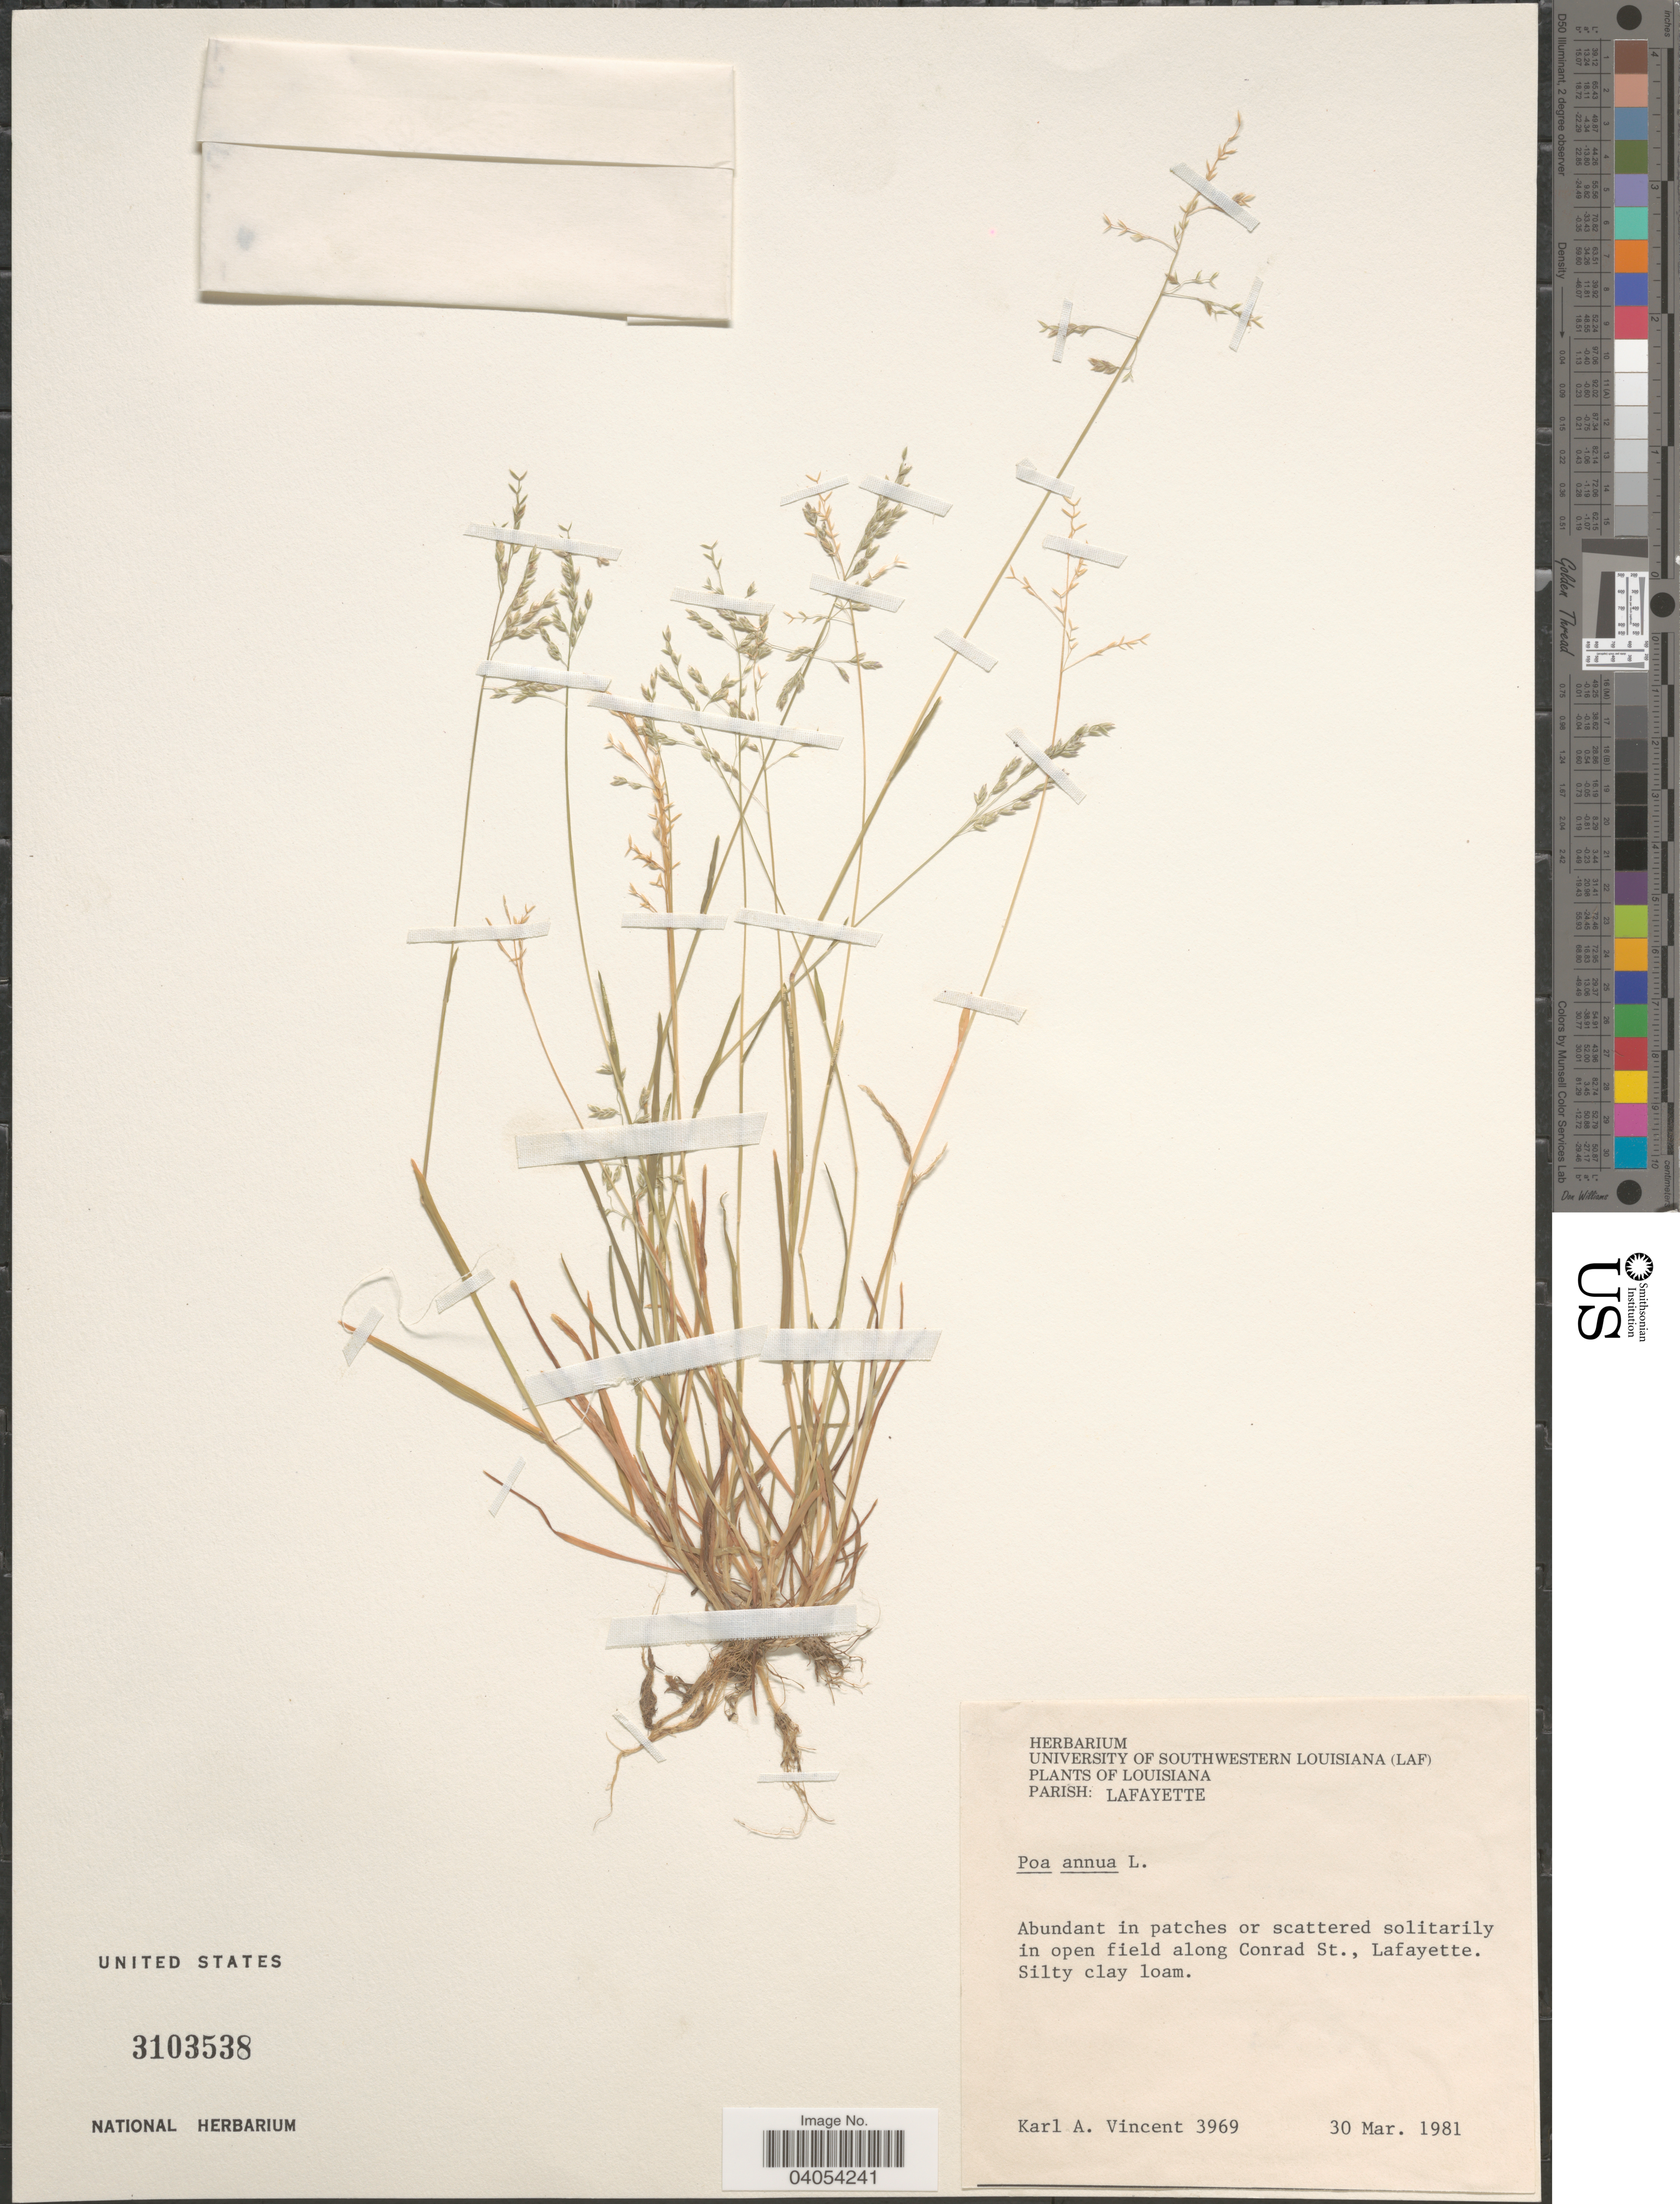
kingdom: Plantae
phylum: Tracheophyta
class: Liliopsida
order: Poales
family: Poaceae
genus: Poa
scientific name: Poa annua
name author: L.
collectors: K. Vincent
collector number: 3969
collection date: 1981-03-30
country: United States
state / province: Louisiana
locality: Parish: Lafayette. In open field along Conrad St., Lafayette.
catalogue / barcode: US 3103538